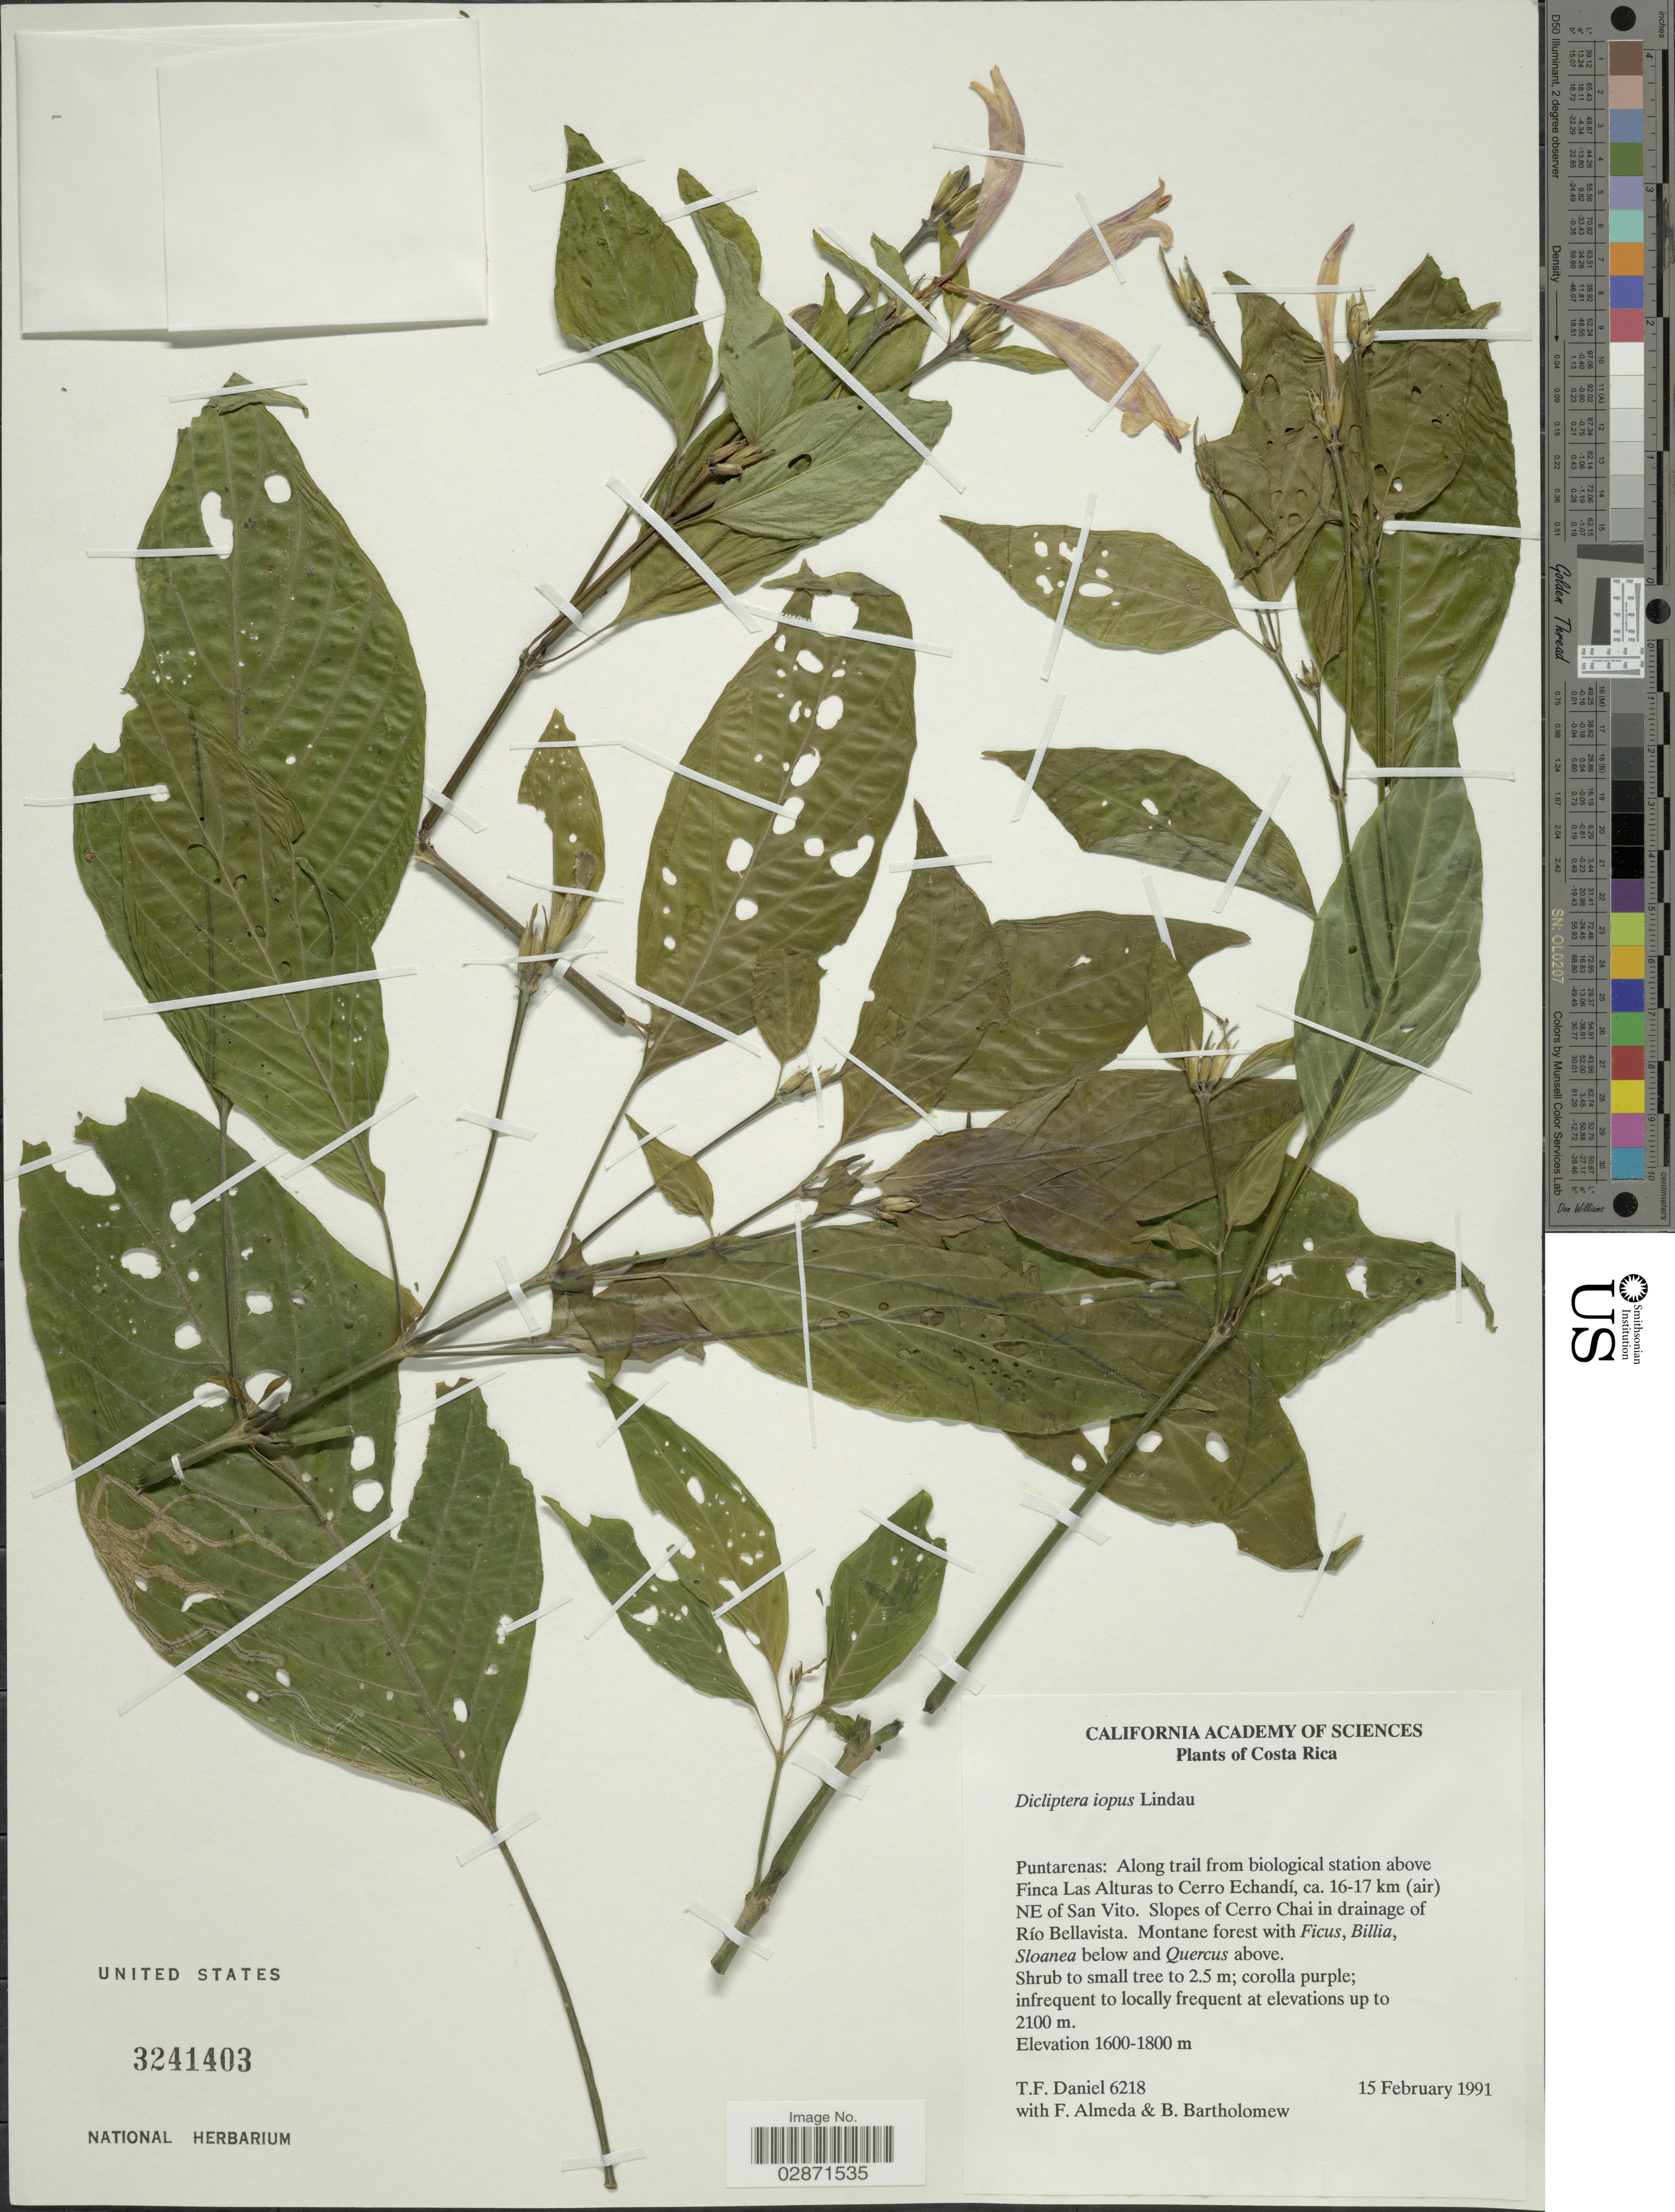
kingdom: Plantae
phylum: Tracheophyta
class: Magnoliopsida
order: Lamiales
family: Acanthaceae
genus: Dicliptera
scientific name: Dicliptera iopus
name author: Lindau in Pittier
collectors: T. F. Daniel, F. Almeda & B. Bartholomew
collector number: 6218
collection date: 1991-02-15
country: Costa Rica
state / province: Puntarenas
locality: Along trail from biological station above Finca Las Alturas to Cerro Echandí, ca. 16-17 km (air) NE of San Vito. Slopes of Cerro Chai in drainage of Río Bellavista.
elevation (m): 1600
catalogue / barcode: US 3241403